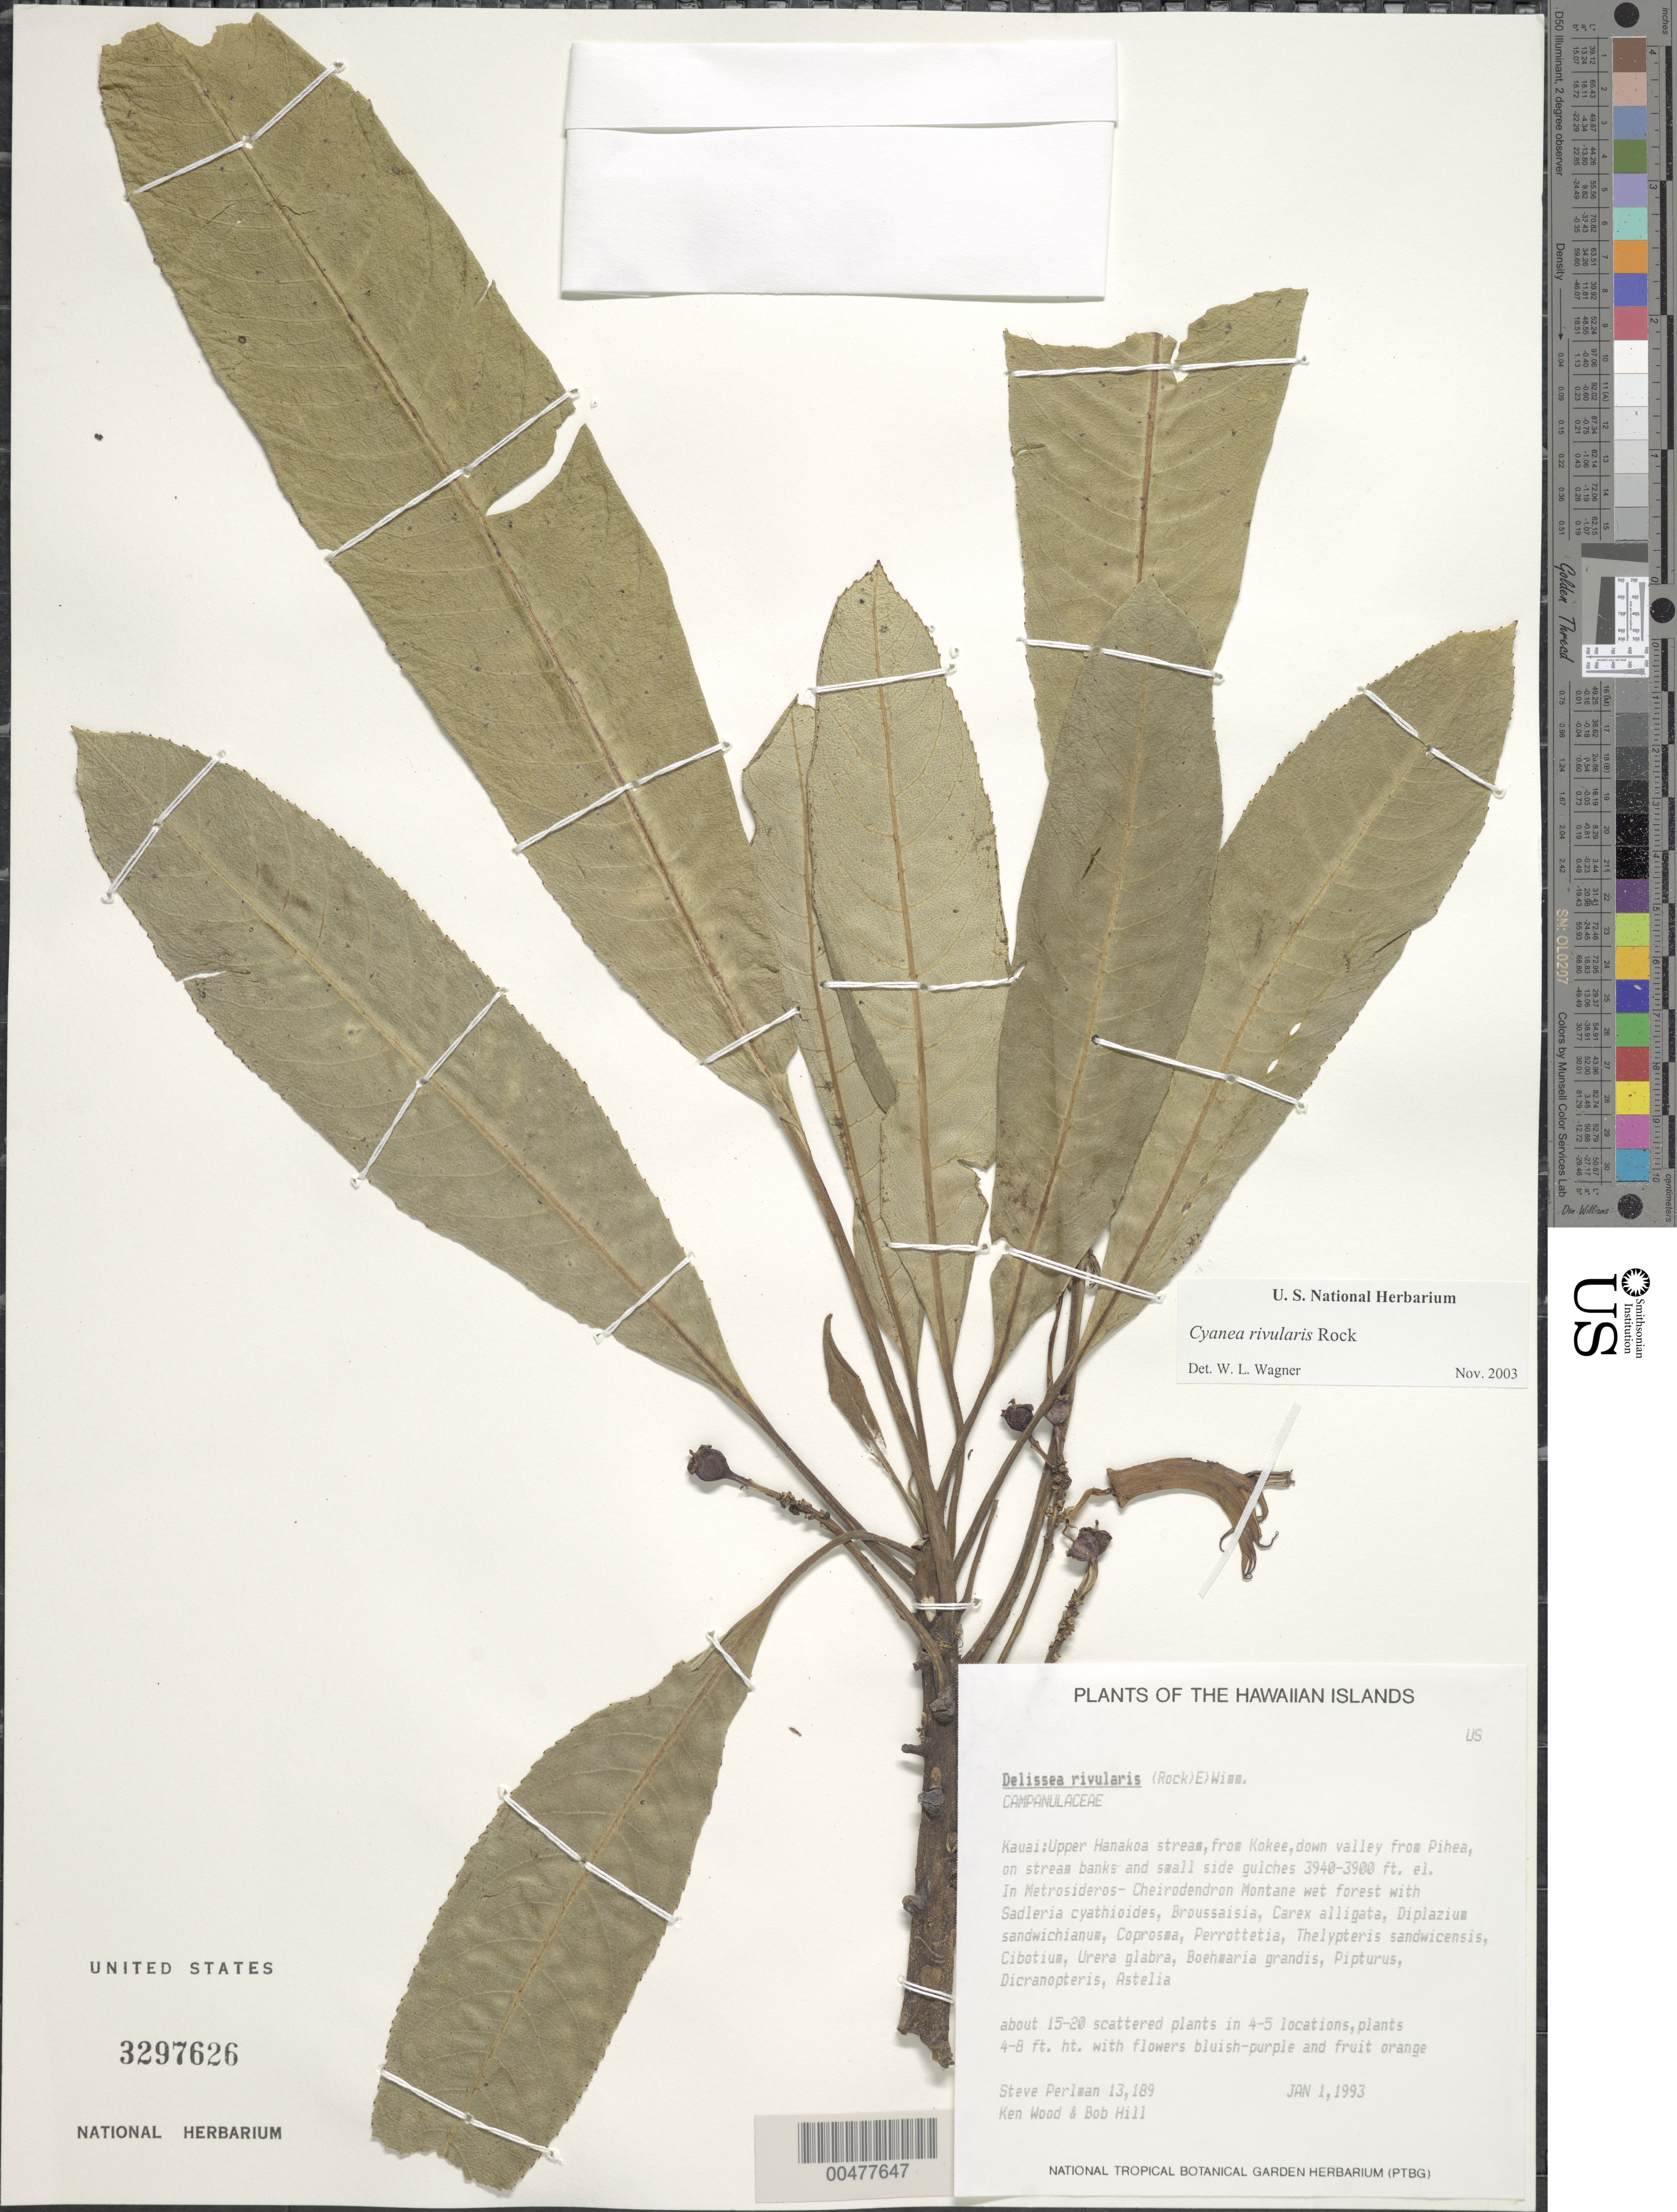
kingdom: Plantae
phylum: Tracheophyta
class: Magnoliopsida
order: Asterales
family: Campanulaceae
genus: Cyanea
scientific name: Cyanea rivularis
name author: Rock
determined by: Wagner, W. L., (BOT), Smithsonian Institution - National Museum of Natural History (UNITED STATES)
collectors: S. P. Perlman, K. Wood & B. Hill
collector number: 13189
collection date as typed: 1 Jan 1993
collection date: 1993-01-01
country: United States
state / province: Hawaii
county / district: Kauai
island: Kaua'i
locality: Upper Hanakoa stream, from Kokee, down valley from Pihea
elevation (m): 1201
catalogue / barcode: US 3297626